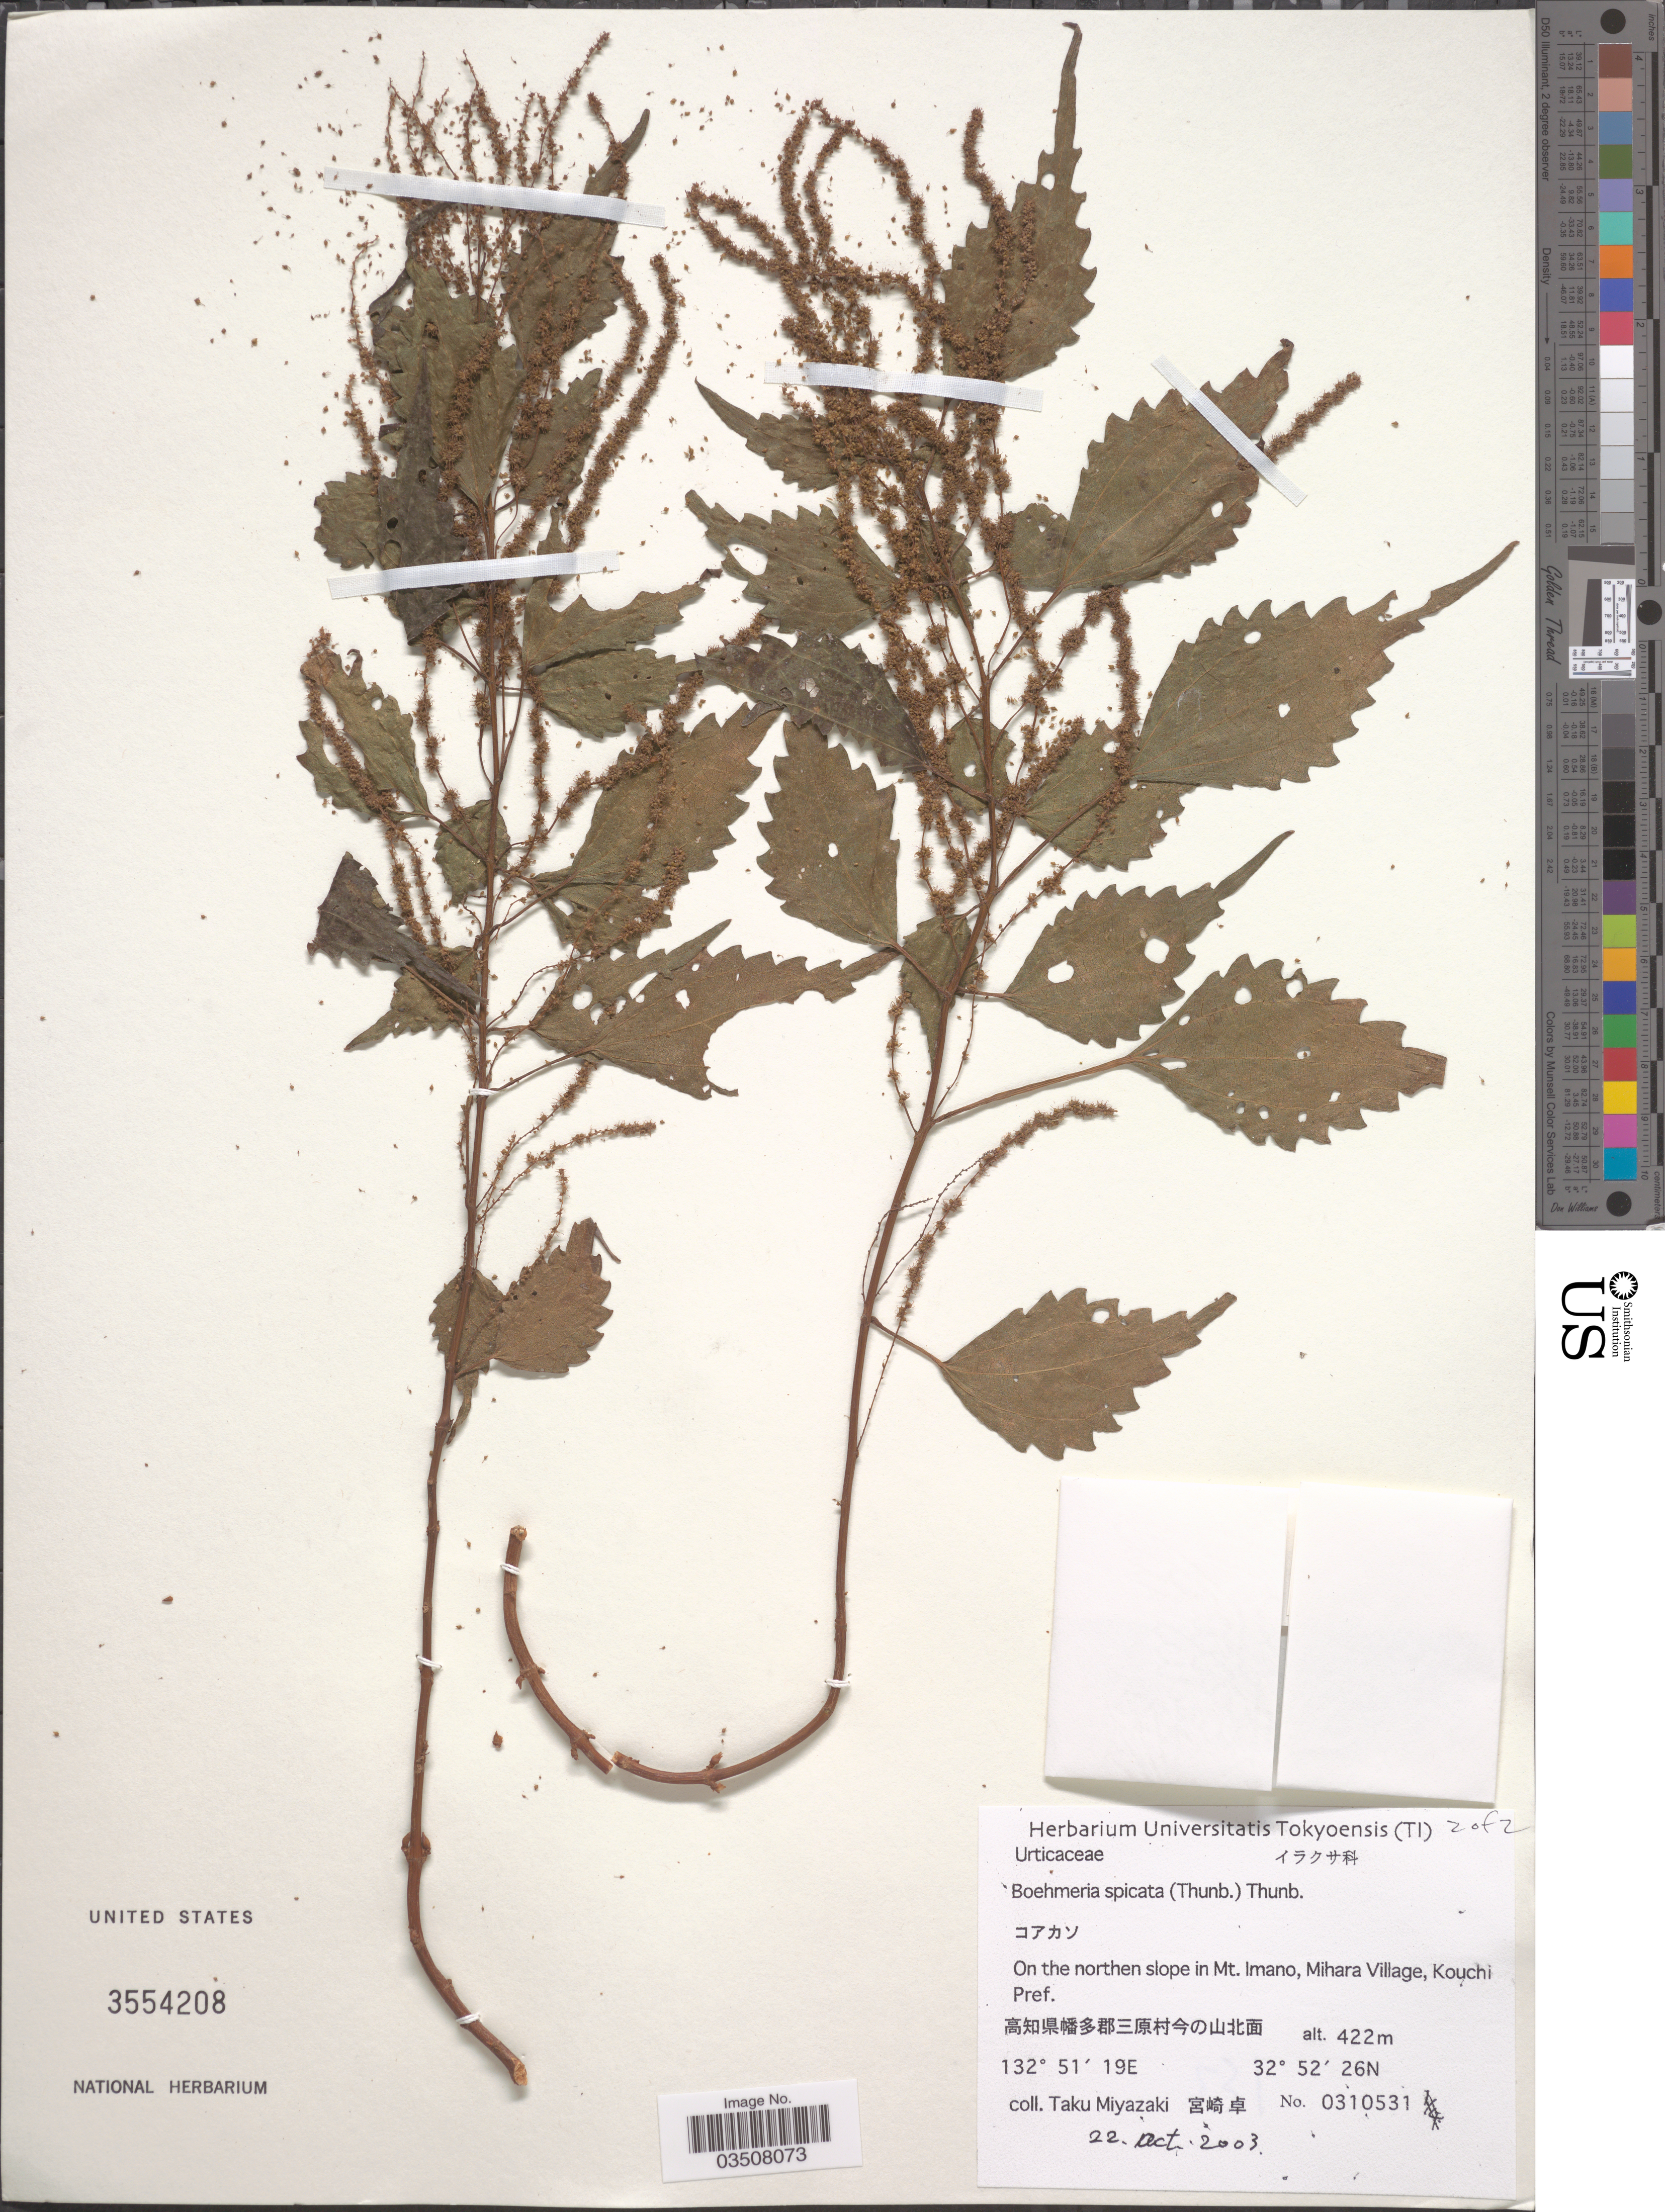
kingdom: Plantae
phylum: Tracheophyta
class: Magnoliopsida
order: Rosales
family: Urticaceae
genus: Boehmeria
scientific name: Boehmeria spicata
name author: (Thunb.) Thunb.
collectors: T. Miyazaki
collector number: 0310531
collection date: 2003-10-22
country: Japan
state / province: Koti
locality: On the northern slope in Mt. Imano, Mihara village, Kouchi Pref., X.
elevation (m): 422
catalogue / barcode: US 3554208